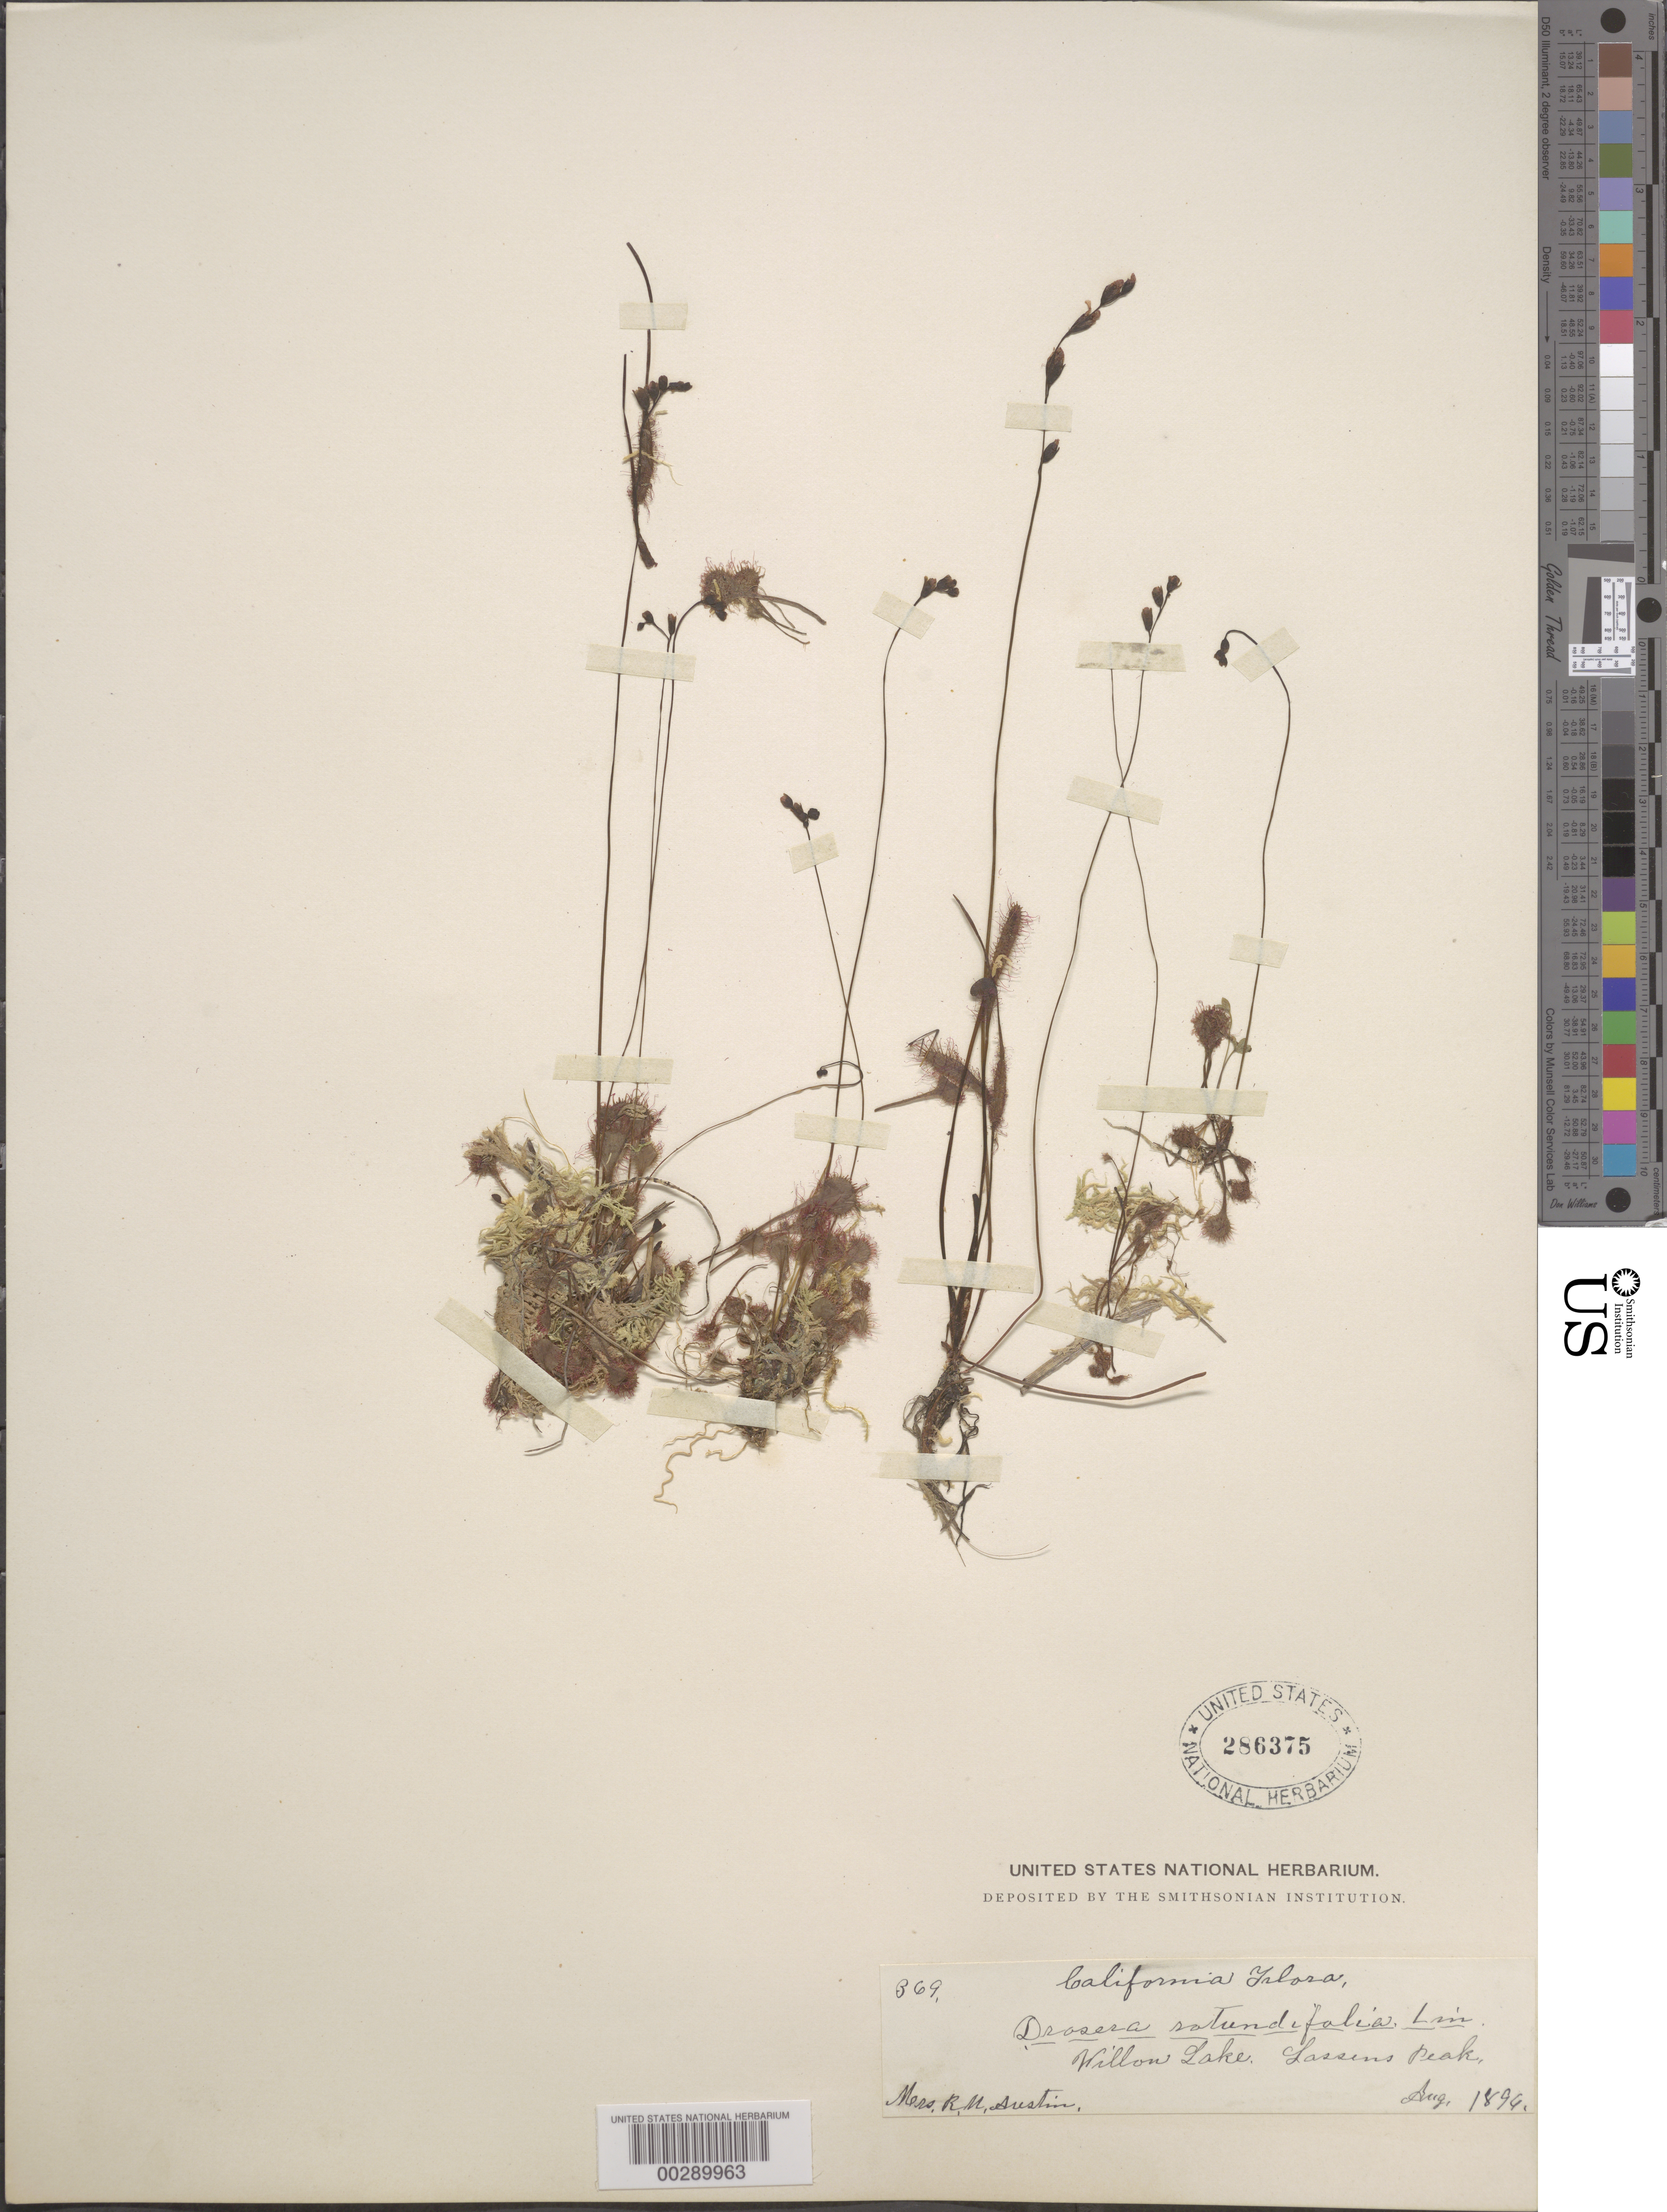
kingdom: Plantae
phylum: Tracheophyta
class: Magnoliopsida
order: Caryophyllales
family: Droseraceae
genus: Drosera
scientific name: Drosera rotundifolia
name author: L.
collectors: R. Austin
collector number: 369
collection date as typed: Aug 1896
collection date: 1896-08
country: United States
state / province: California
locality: Willow lake, lassins peak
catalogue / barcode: US 286375